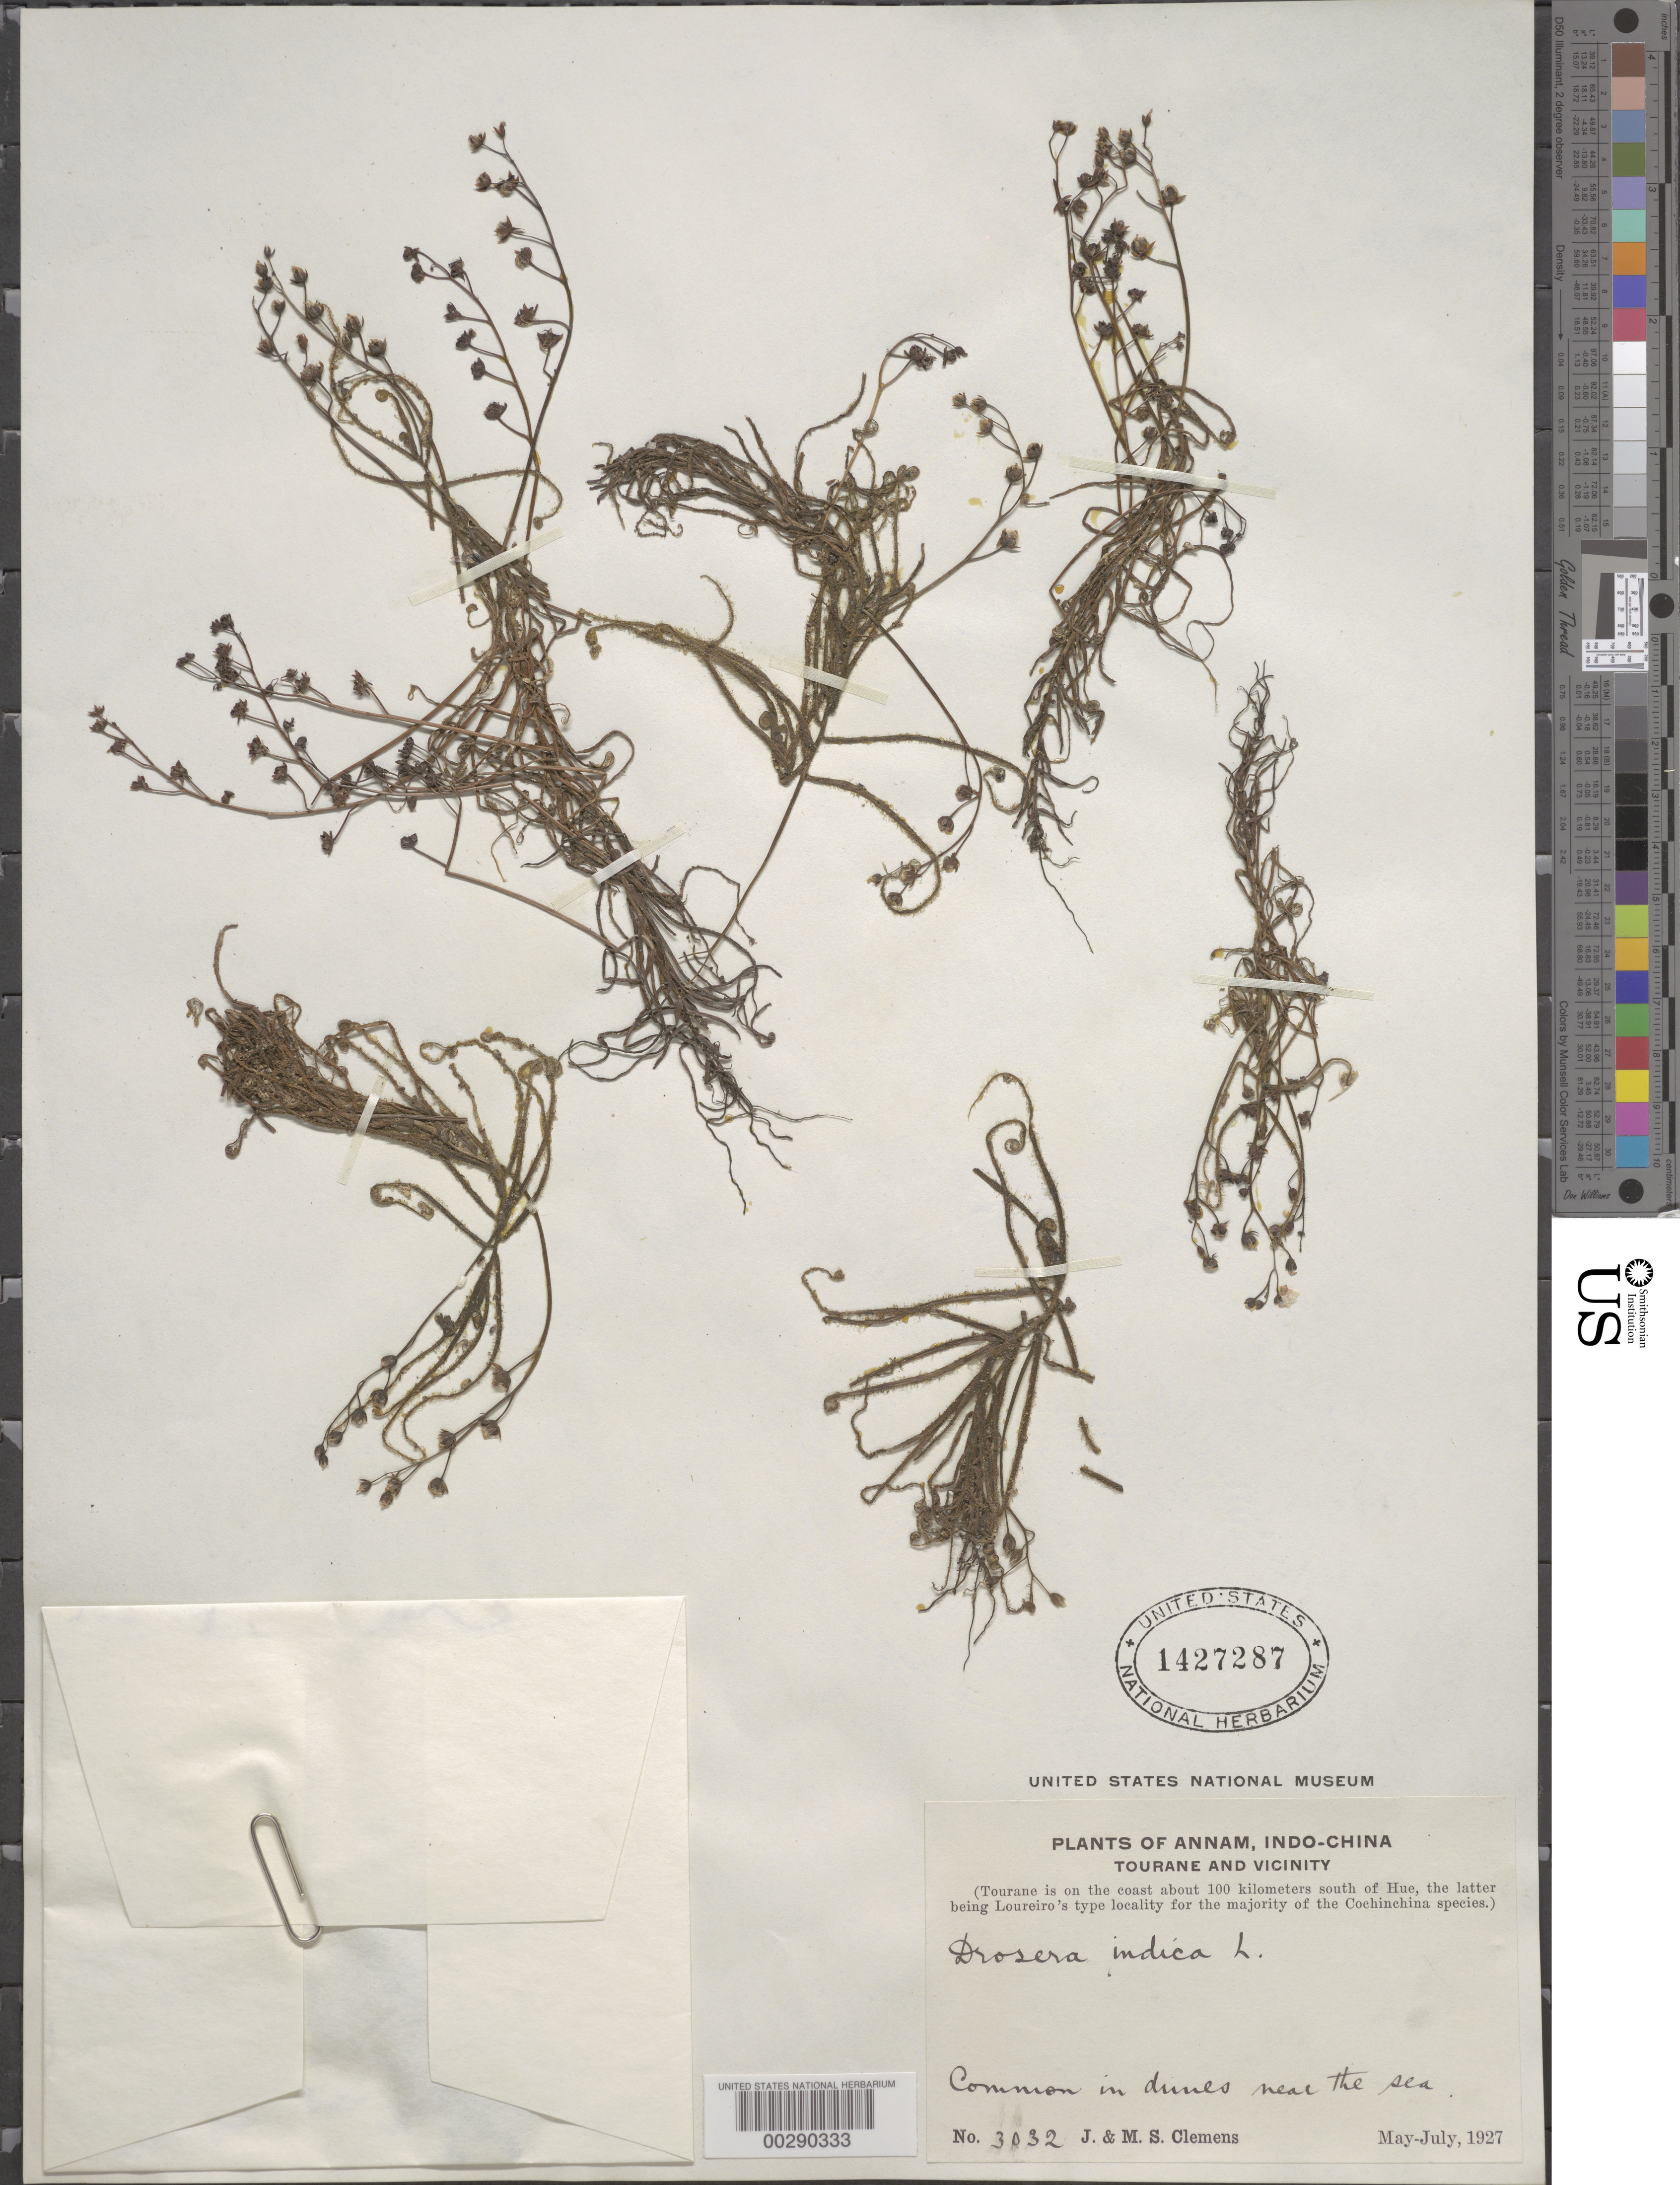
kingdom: Plantae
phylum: Tracheophyta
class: Magnoliopsida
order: Caryophyllales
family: Droseraceae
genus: Drosera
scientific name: Drosera indica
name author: L.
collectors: J. Clemens & M. S. Clemens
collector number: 3032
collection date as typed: May 1927 to -- Jul 1927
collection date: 1927-05/1927-07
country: Vietnam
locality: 100 km s of hue, tourane and vicinity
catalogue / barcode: US 1427287